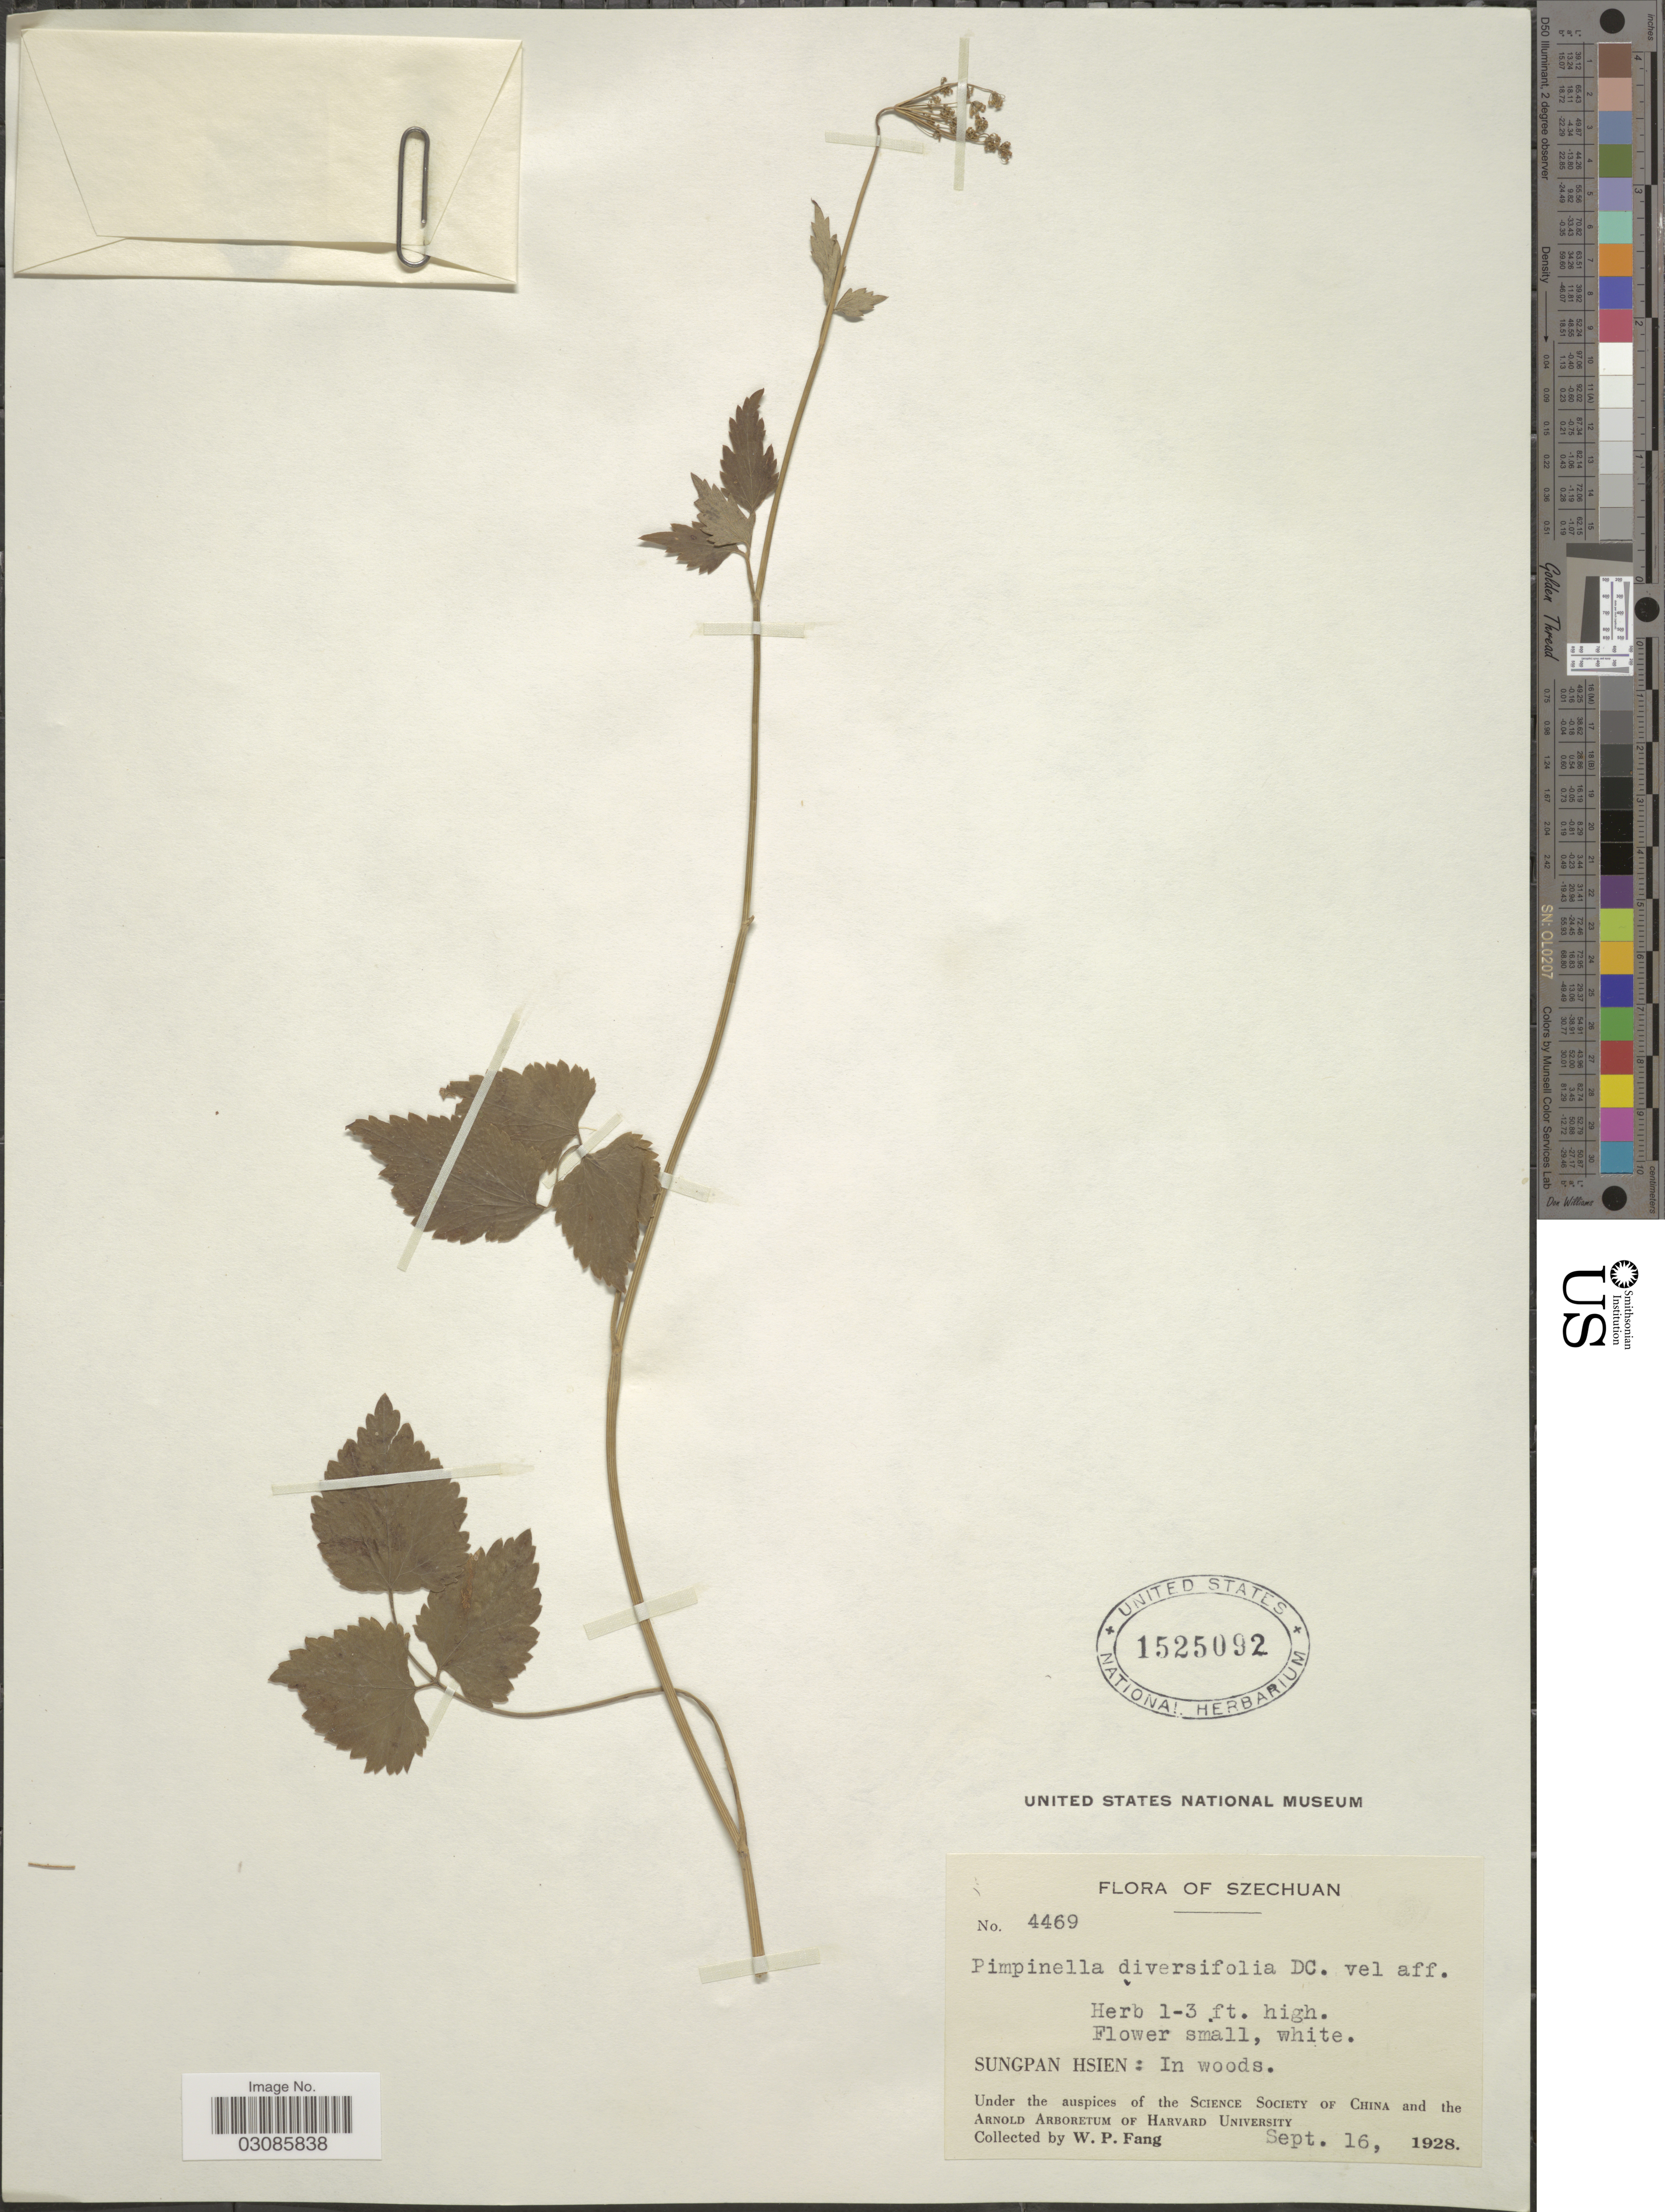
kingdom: Plantae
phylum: Tracheophyta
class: Magnoliopsida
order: Apiales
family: Apiaceae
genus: Pimpinella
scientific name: Pimpinella diversifolia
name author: DC.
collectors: W. P. Fang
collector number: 4469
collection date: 1928-09-16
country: China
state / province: Sichuan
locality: Szechuan. Sungpan Hsien: In woods.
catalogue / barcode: US 1525092